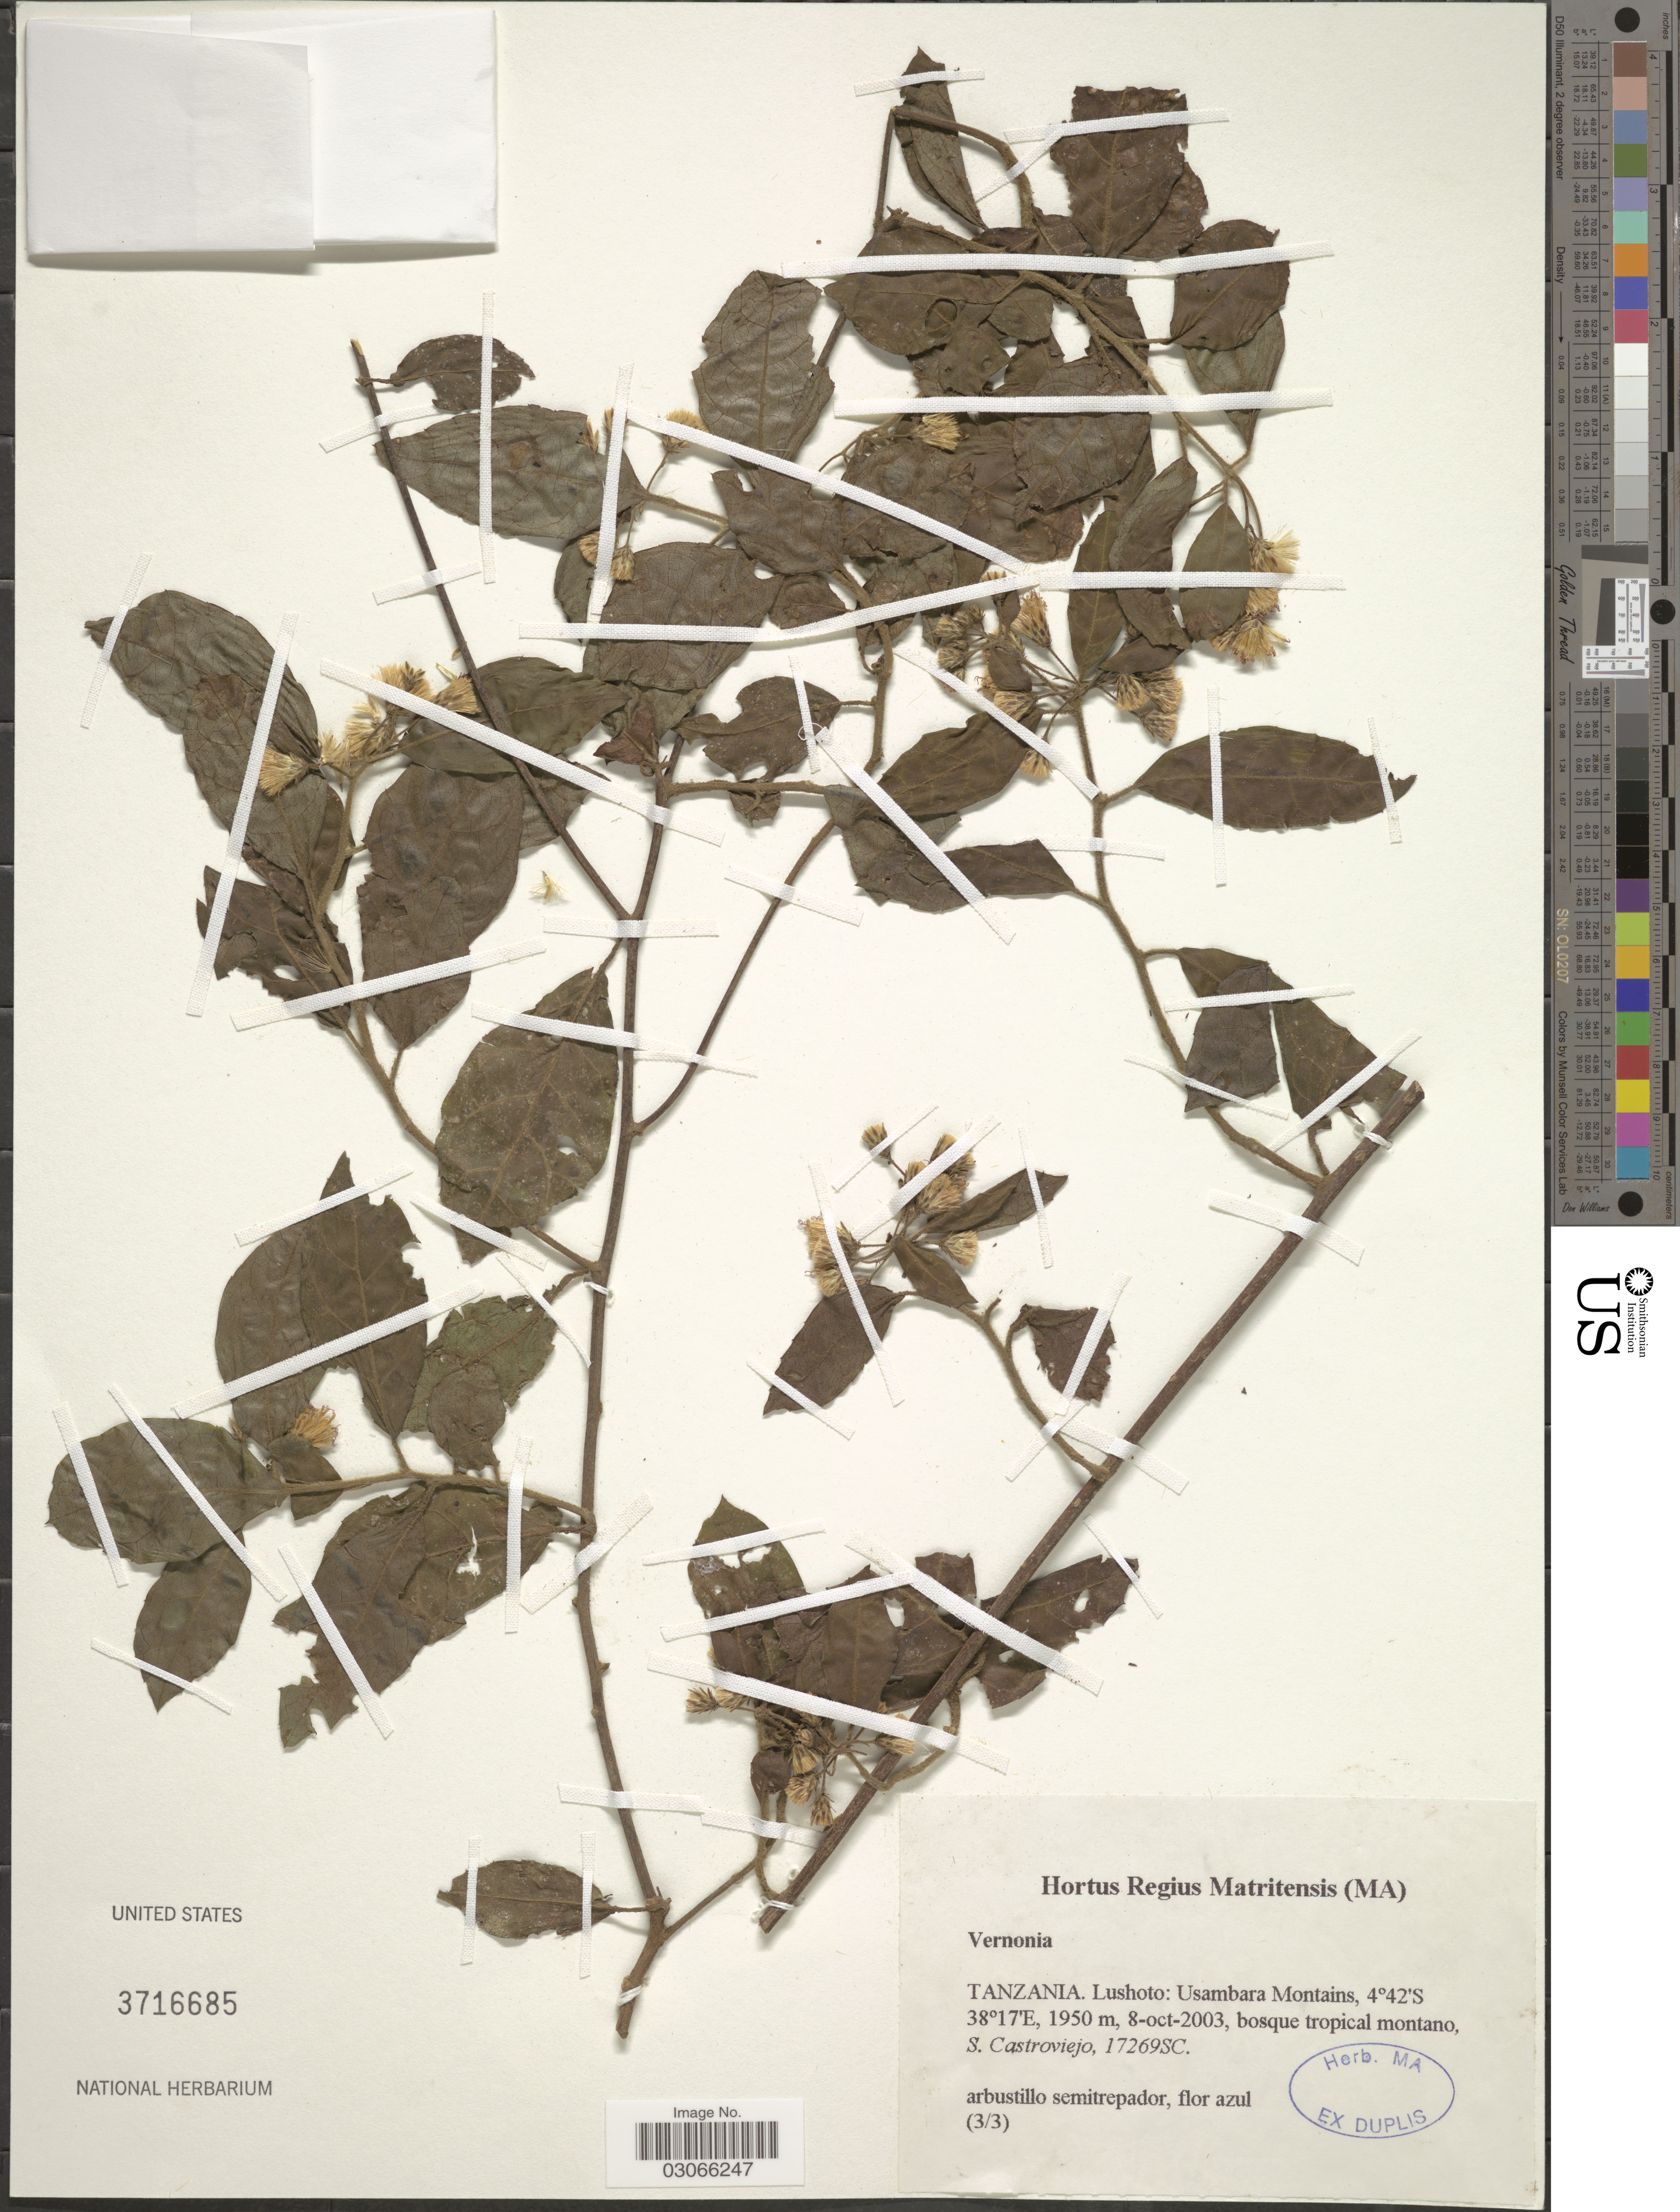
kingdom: Plantae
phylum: Tracheophyta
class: Magnoliopsida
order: Asterales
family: Asteraceae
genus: Vernonia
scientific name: Vernonia sp.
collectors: S. Castroviejo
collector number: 17269SC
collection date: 2003-10-08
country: Tanzania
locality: Lushoto: Usambara Mountains.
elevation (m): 1950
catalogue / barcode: US 3716685